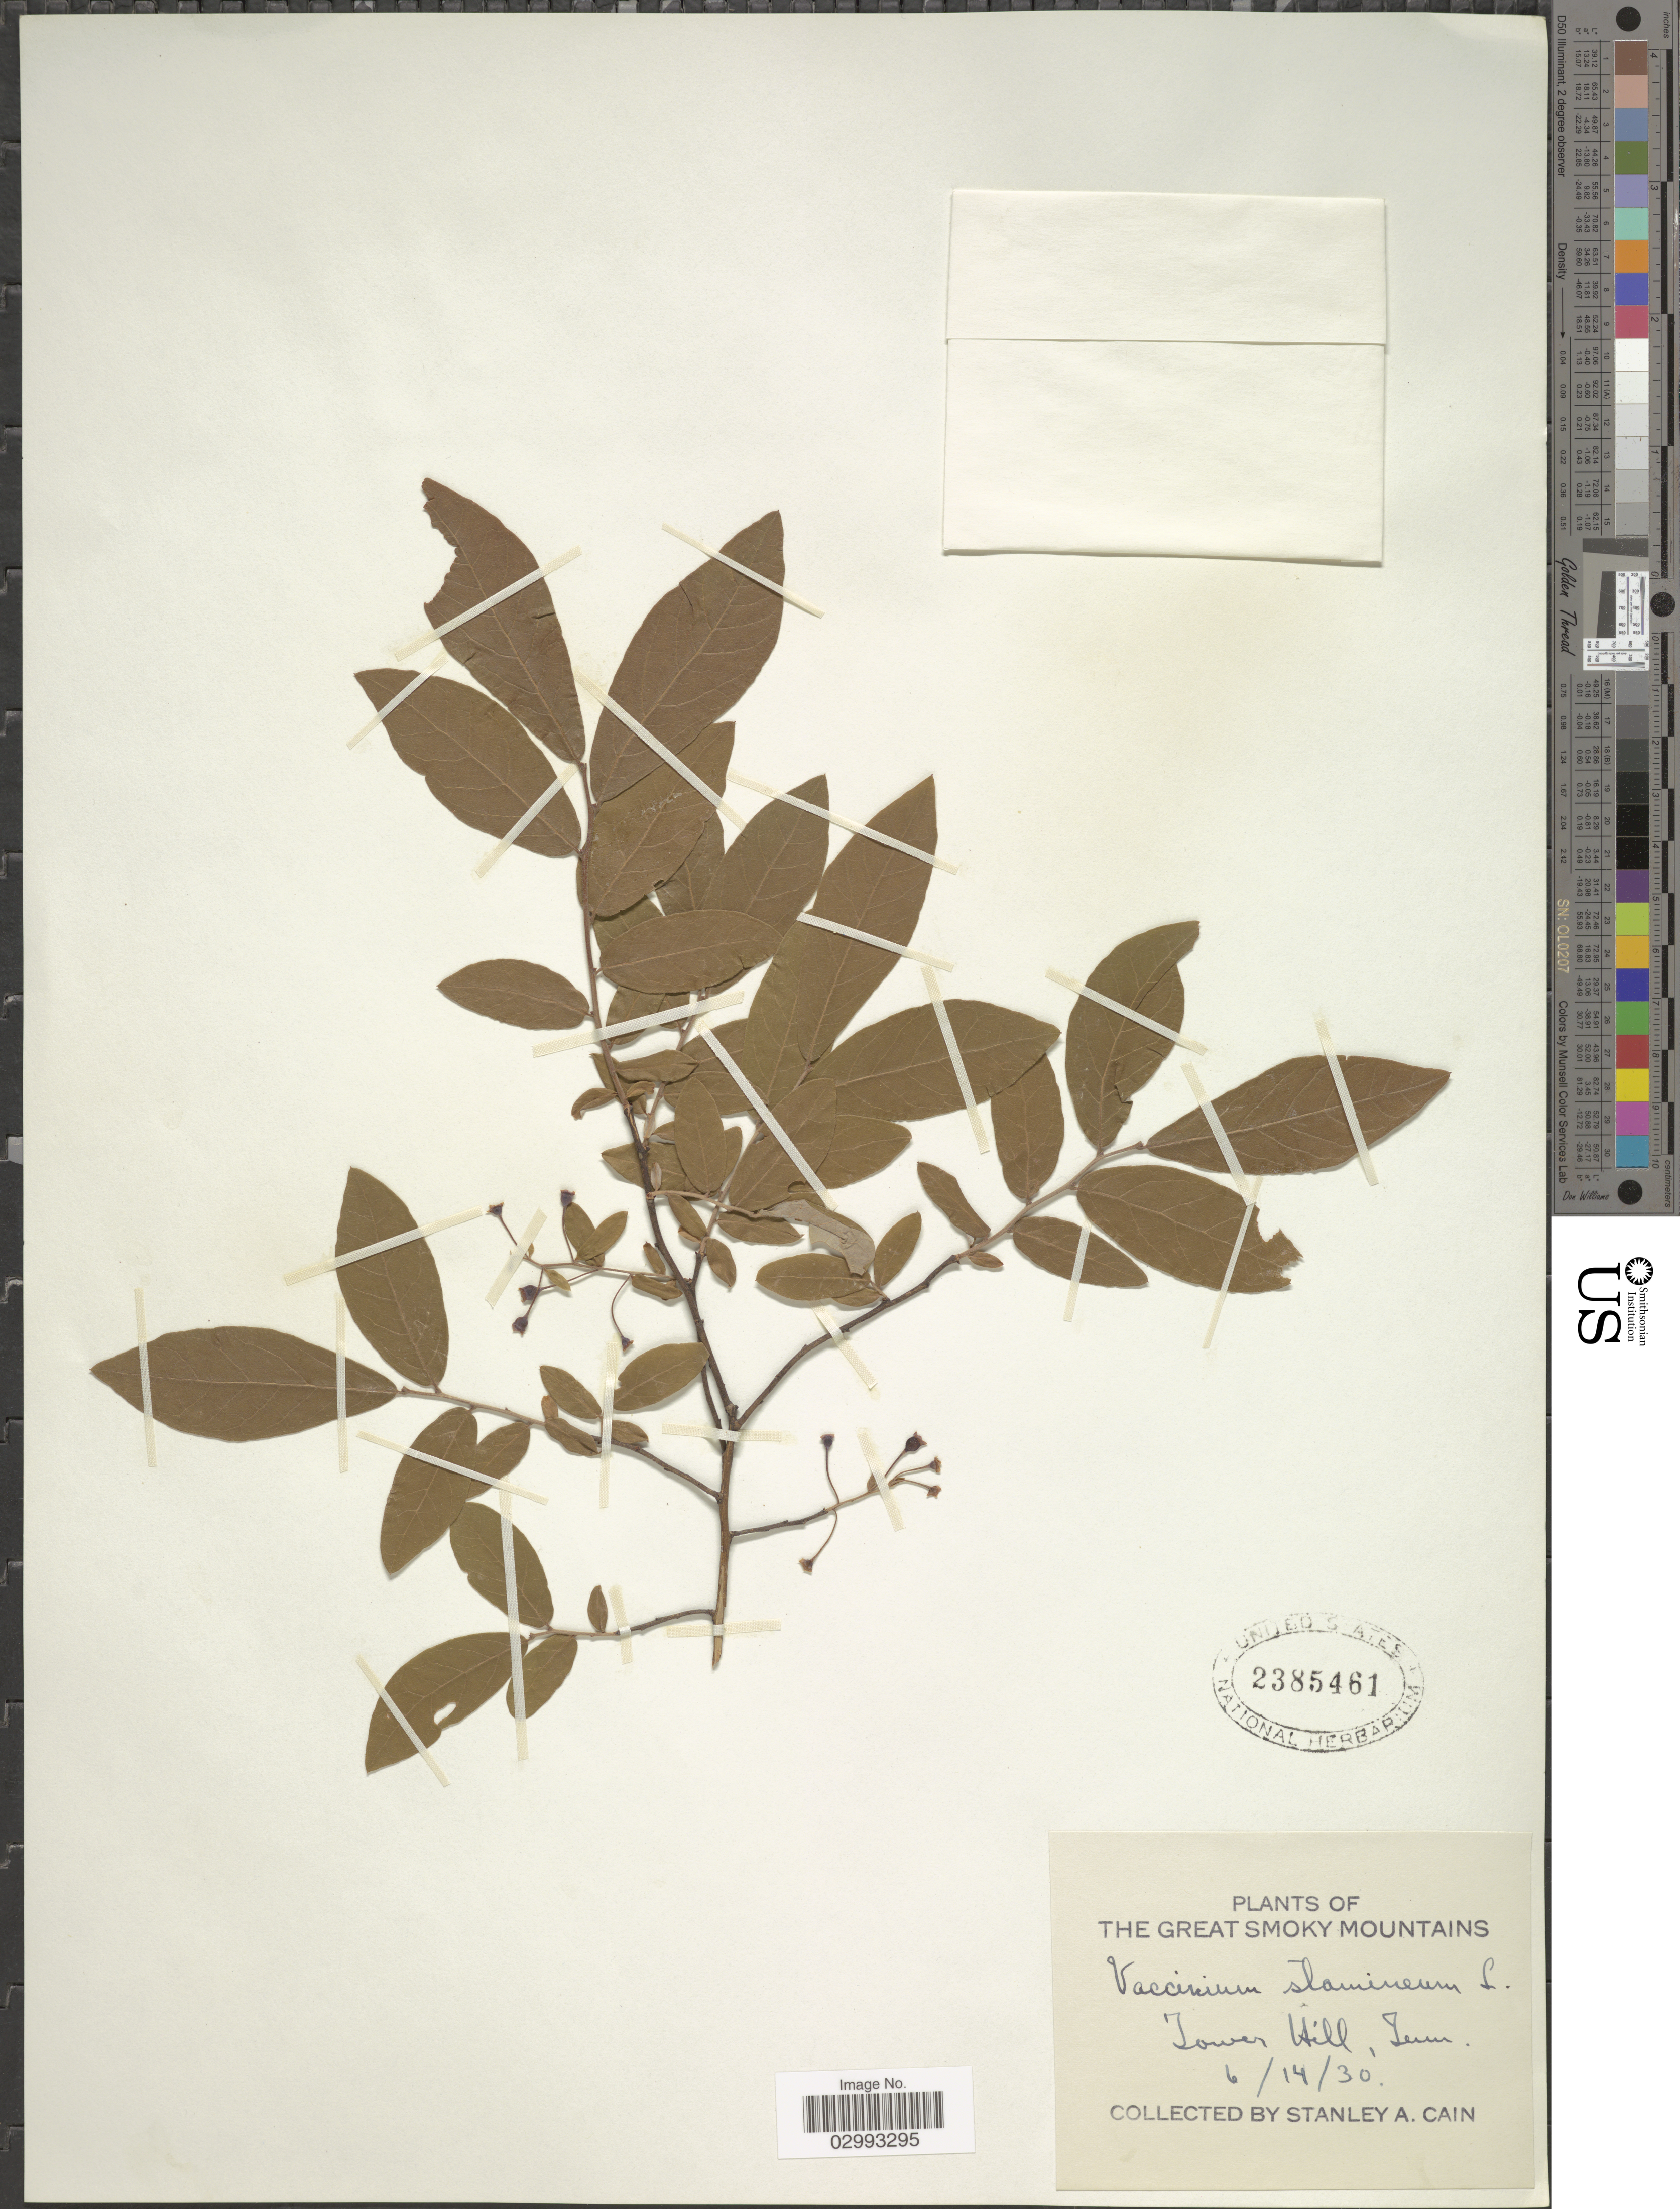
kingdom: Plantae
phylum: Tracheophyta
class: Magnoliopsida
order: Ericales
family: Ericaceae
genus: Polycodium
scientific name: Polycodium stamineum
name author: (L.) Greene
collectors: S. Cain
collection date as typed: Transcribed d/m/y: 14/6/30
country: United States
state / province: Tennessee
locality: The Great Smoky Mountains. Tower Hill.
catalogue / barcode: US 2385461